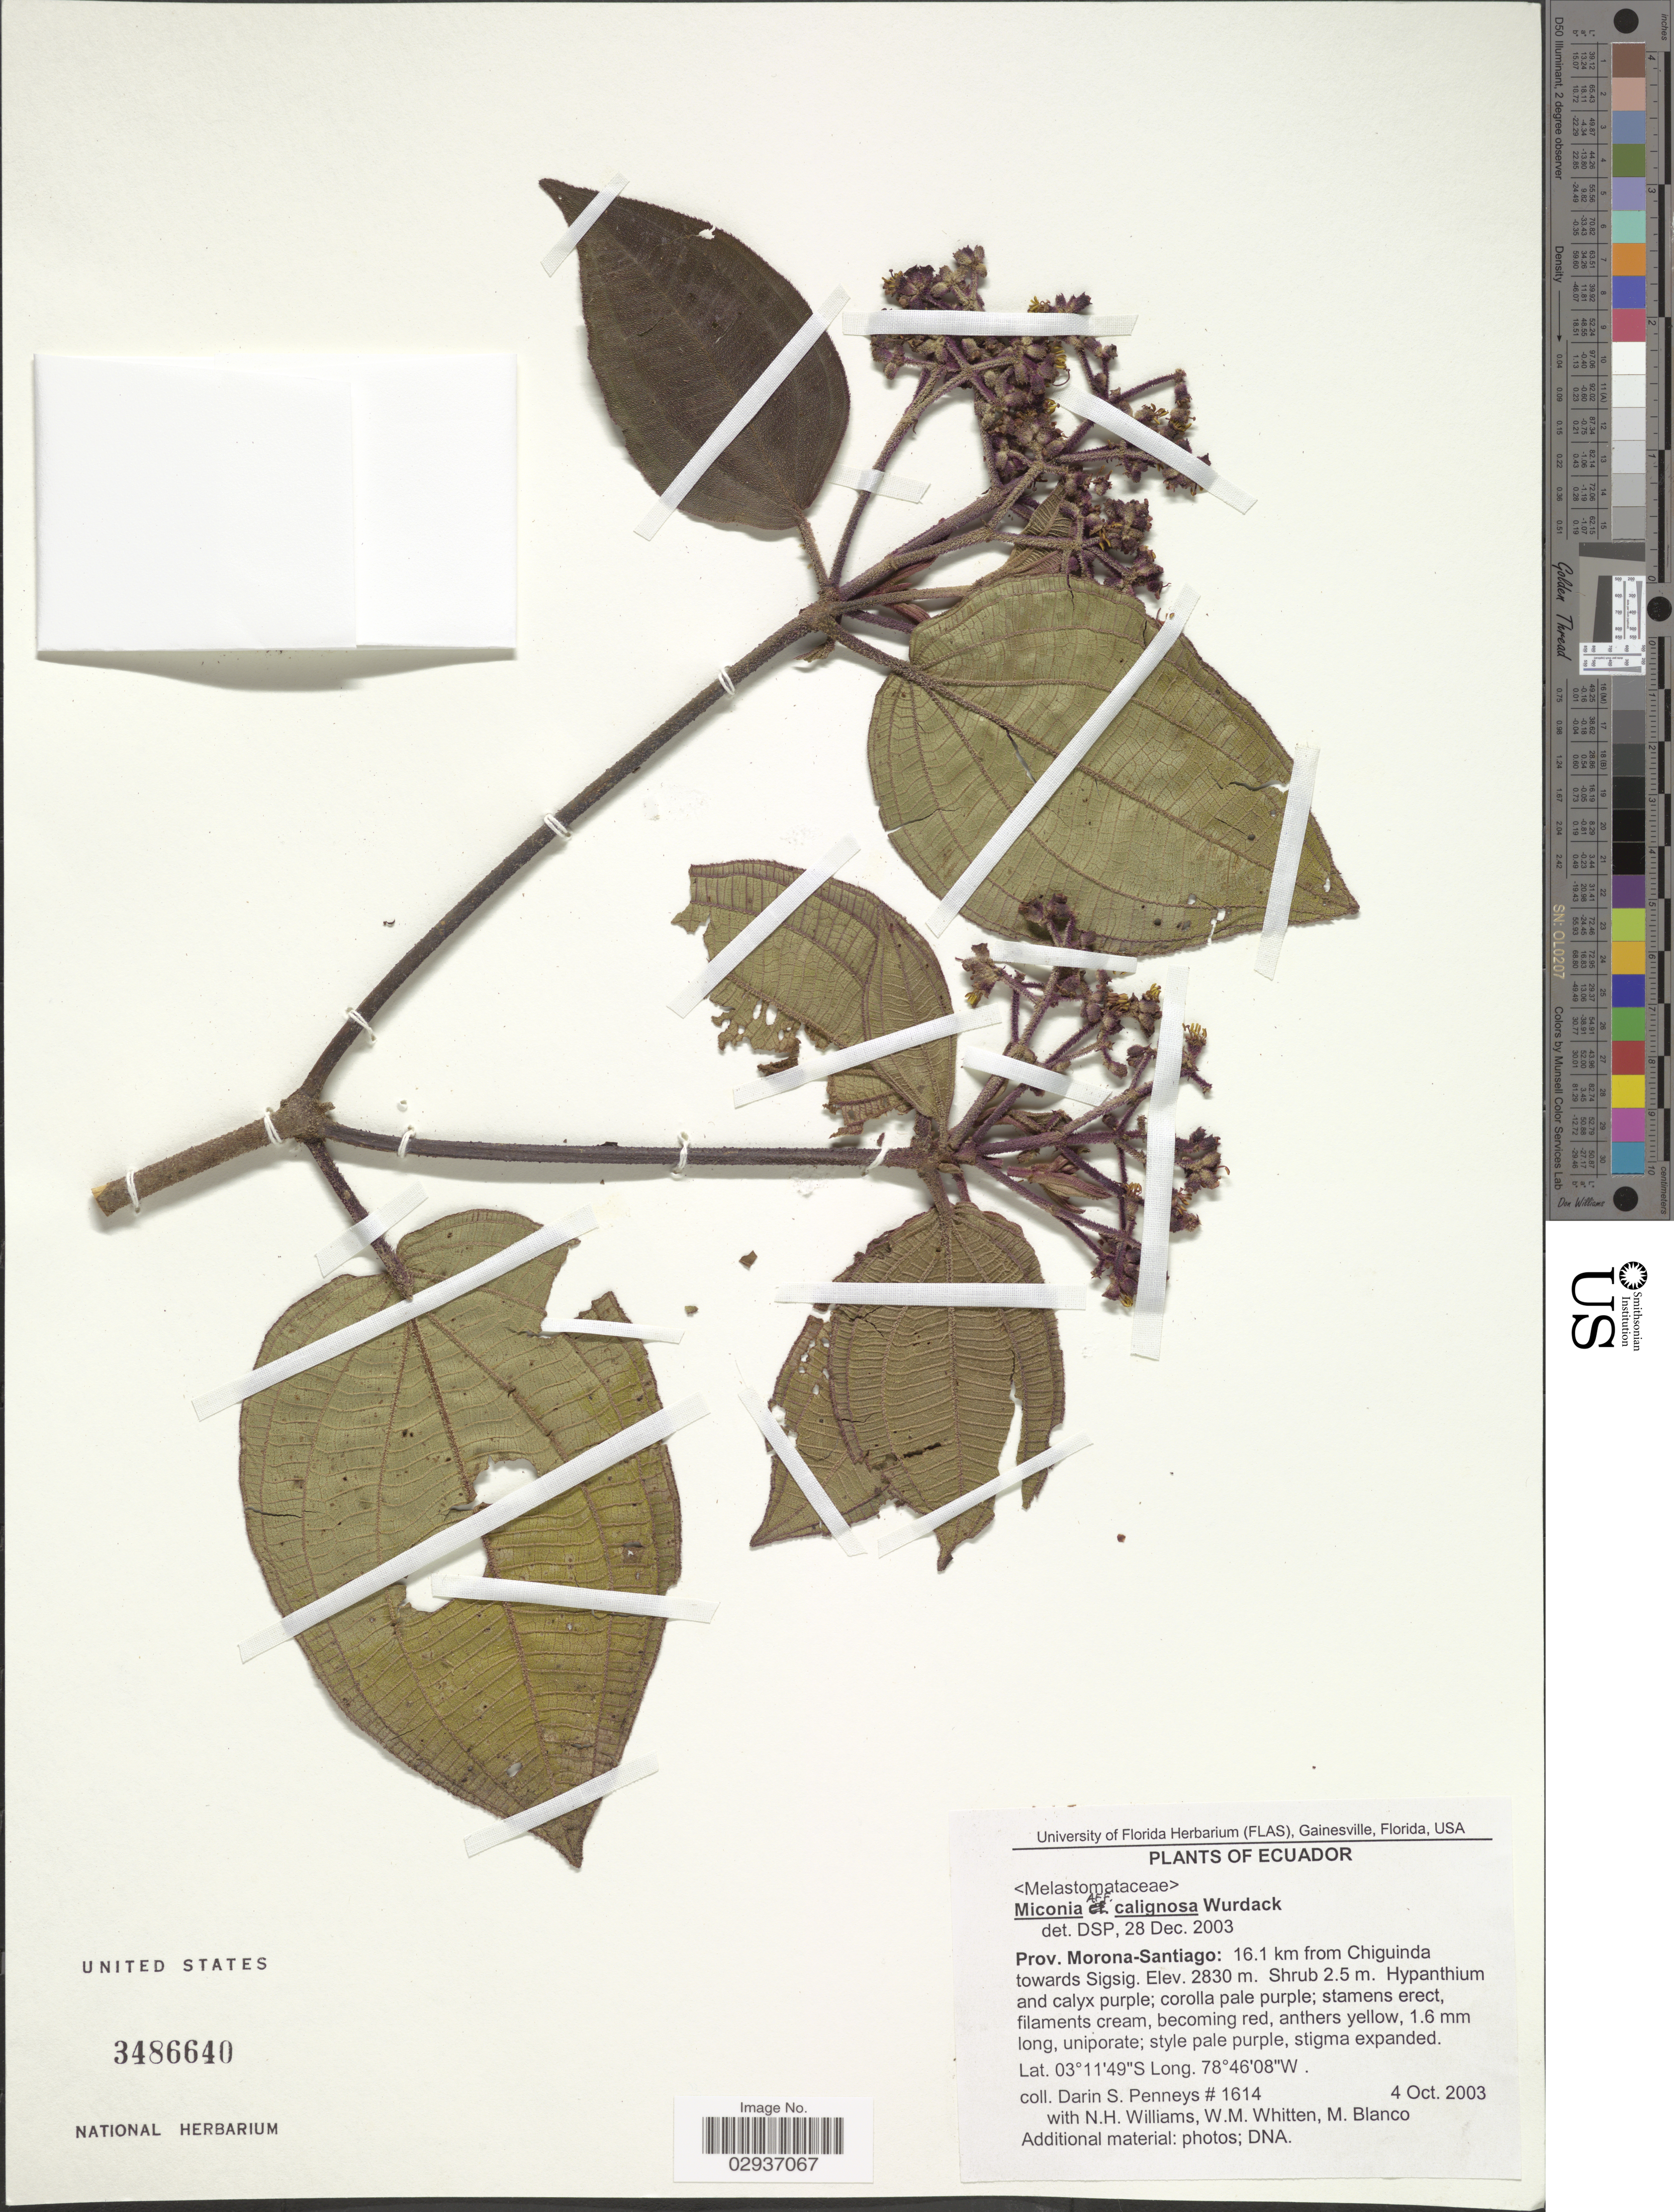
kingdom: Plantae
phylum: Tracheophyta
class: Magnoliopsida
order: Myrtales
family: Melastomataceae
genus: Miconia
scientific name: Miconia calignosa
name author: Wurdack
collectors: D. S. Penneys, N. H. Williams, W. M. Whitten & M. Blanco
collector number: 1614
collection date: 2003-10-04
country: Ecuador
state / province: Morona-Santiago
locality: Prov. Morona-Santiago: 16.1 km from Chiquinda towards Sigsig.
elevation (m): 2830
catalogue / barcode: US 3486640